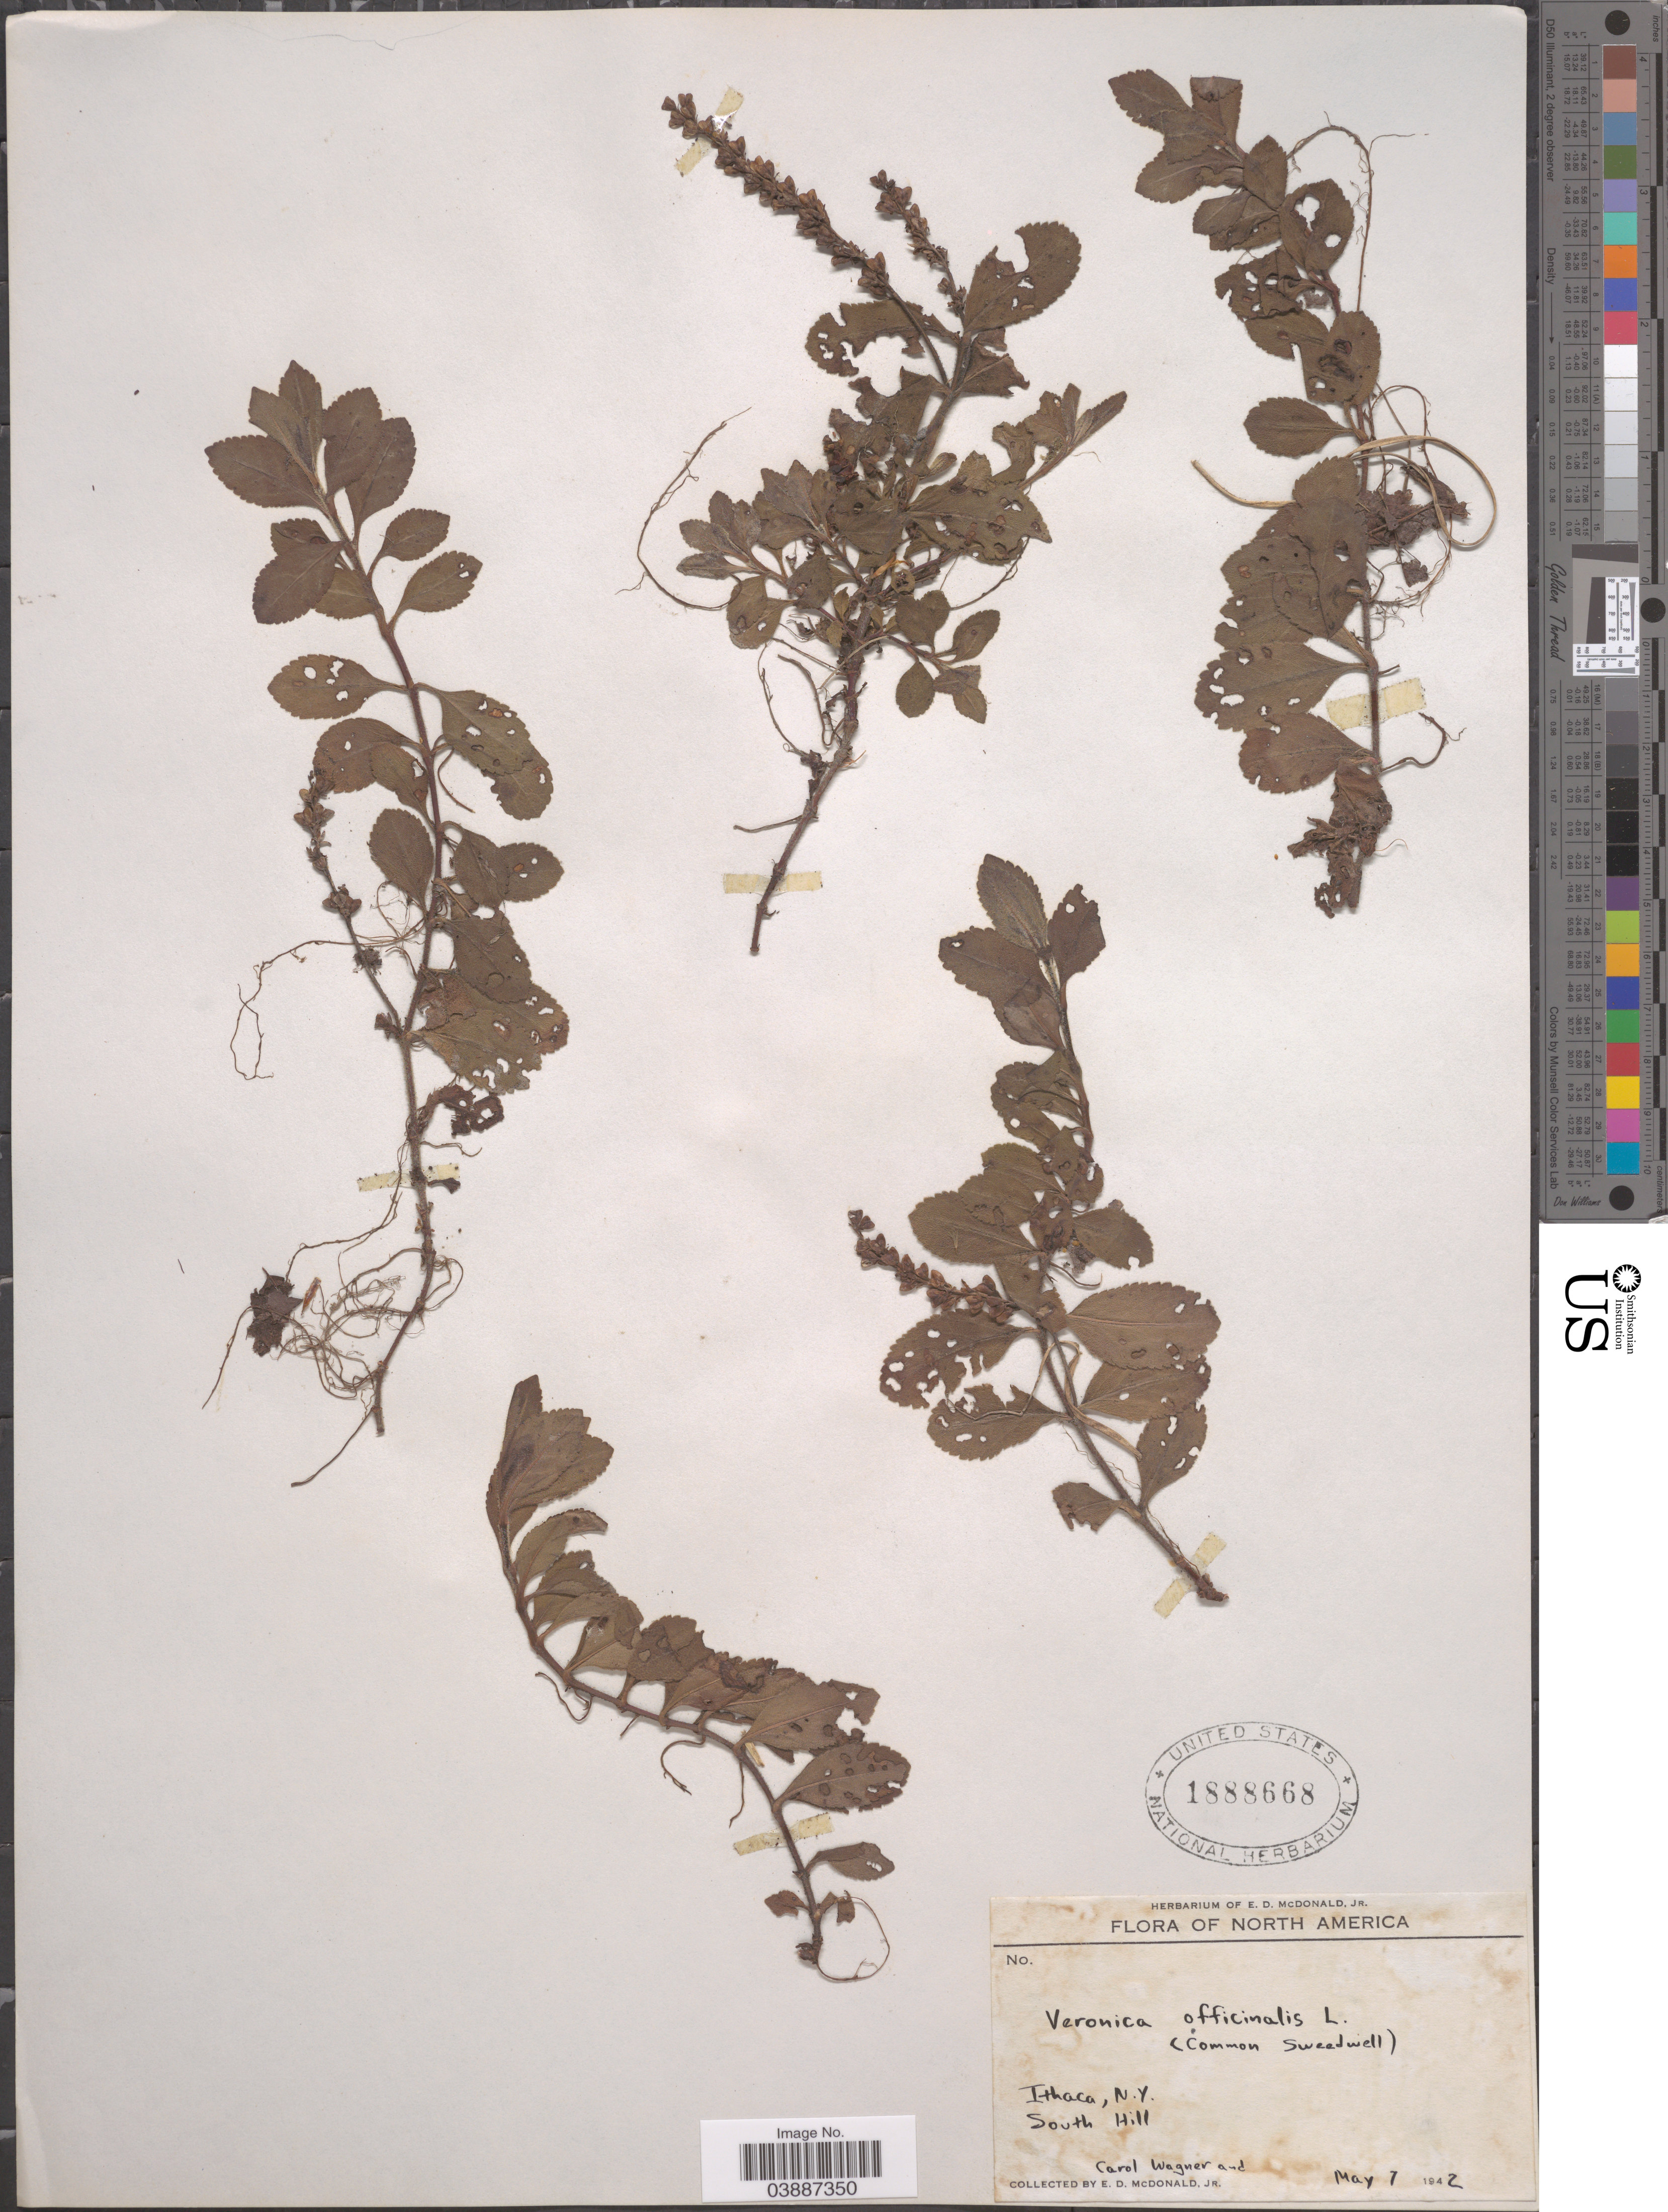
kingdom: Plantae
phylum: Tracheophyta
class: Magnoliopsida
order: Lamiales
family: Plantaginaceae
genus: Veronica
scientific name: Veronica officinalis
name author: L.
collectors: C. Wagner & E. D. McDonald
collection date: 1942-05-07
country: United States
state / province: New York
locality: Ithaca. South Hill.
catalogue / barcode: US 1888668